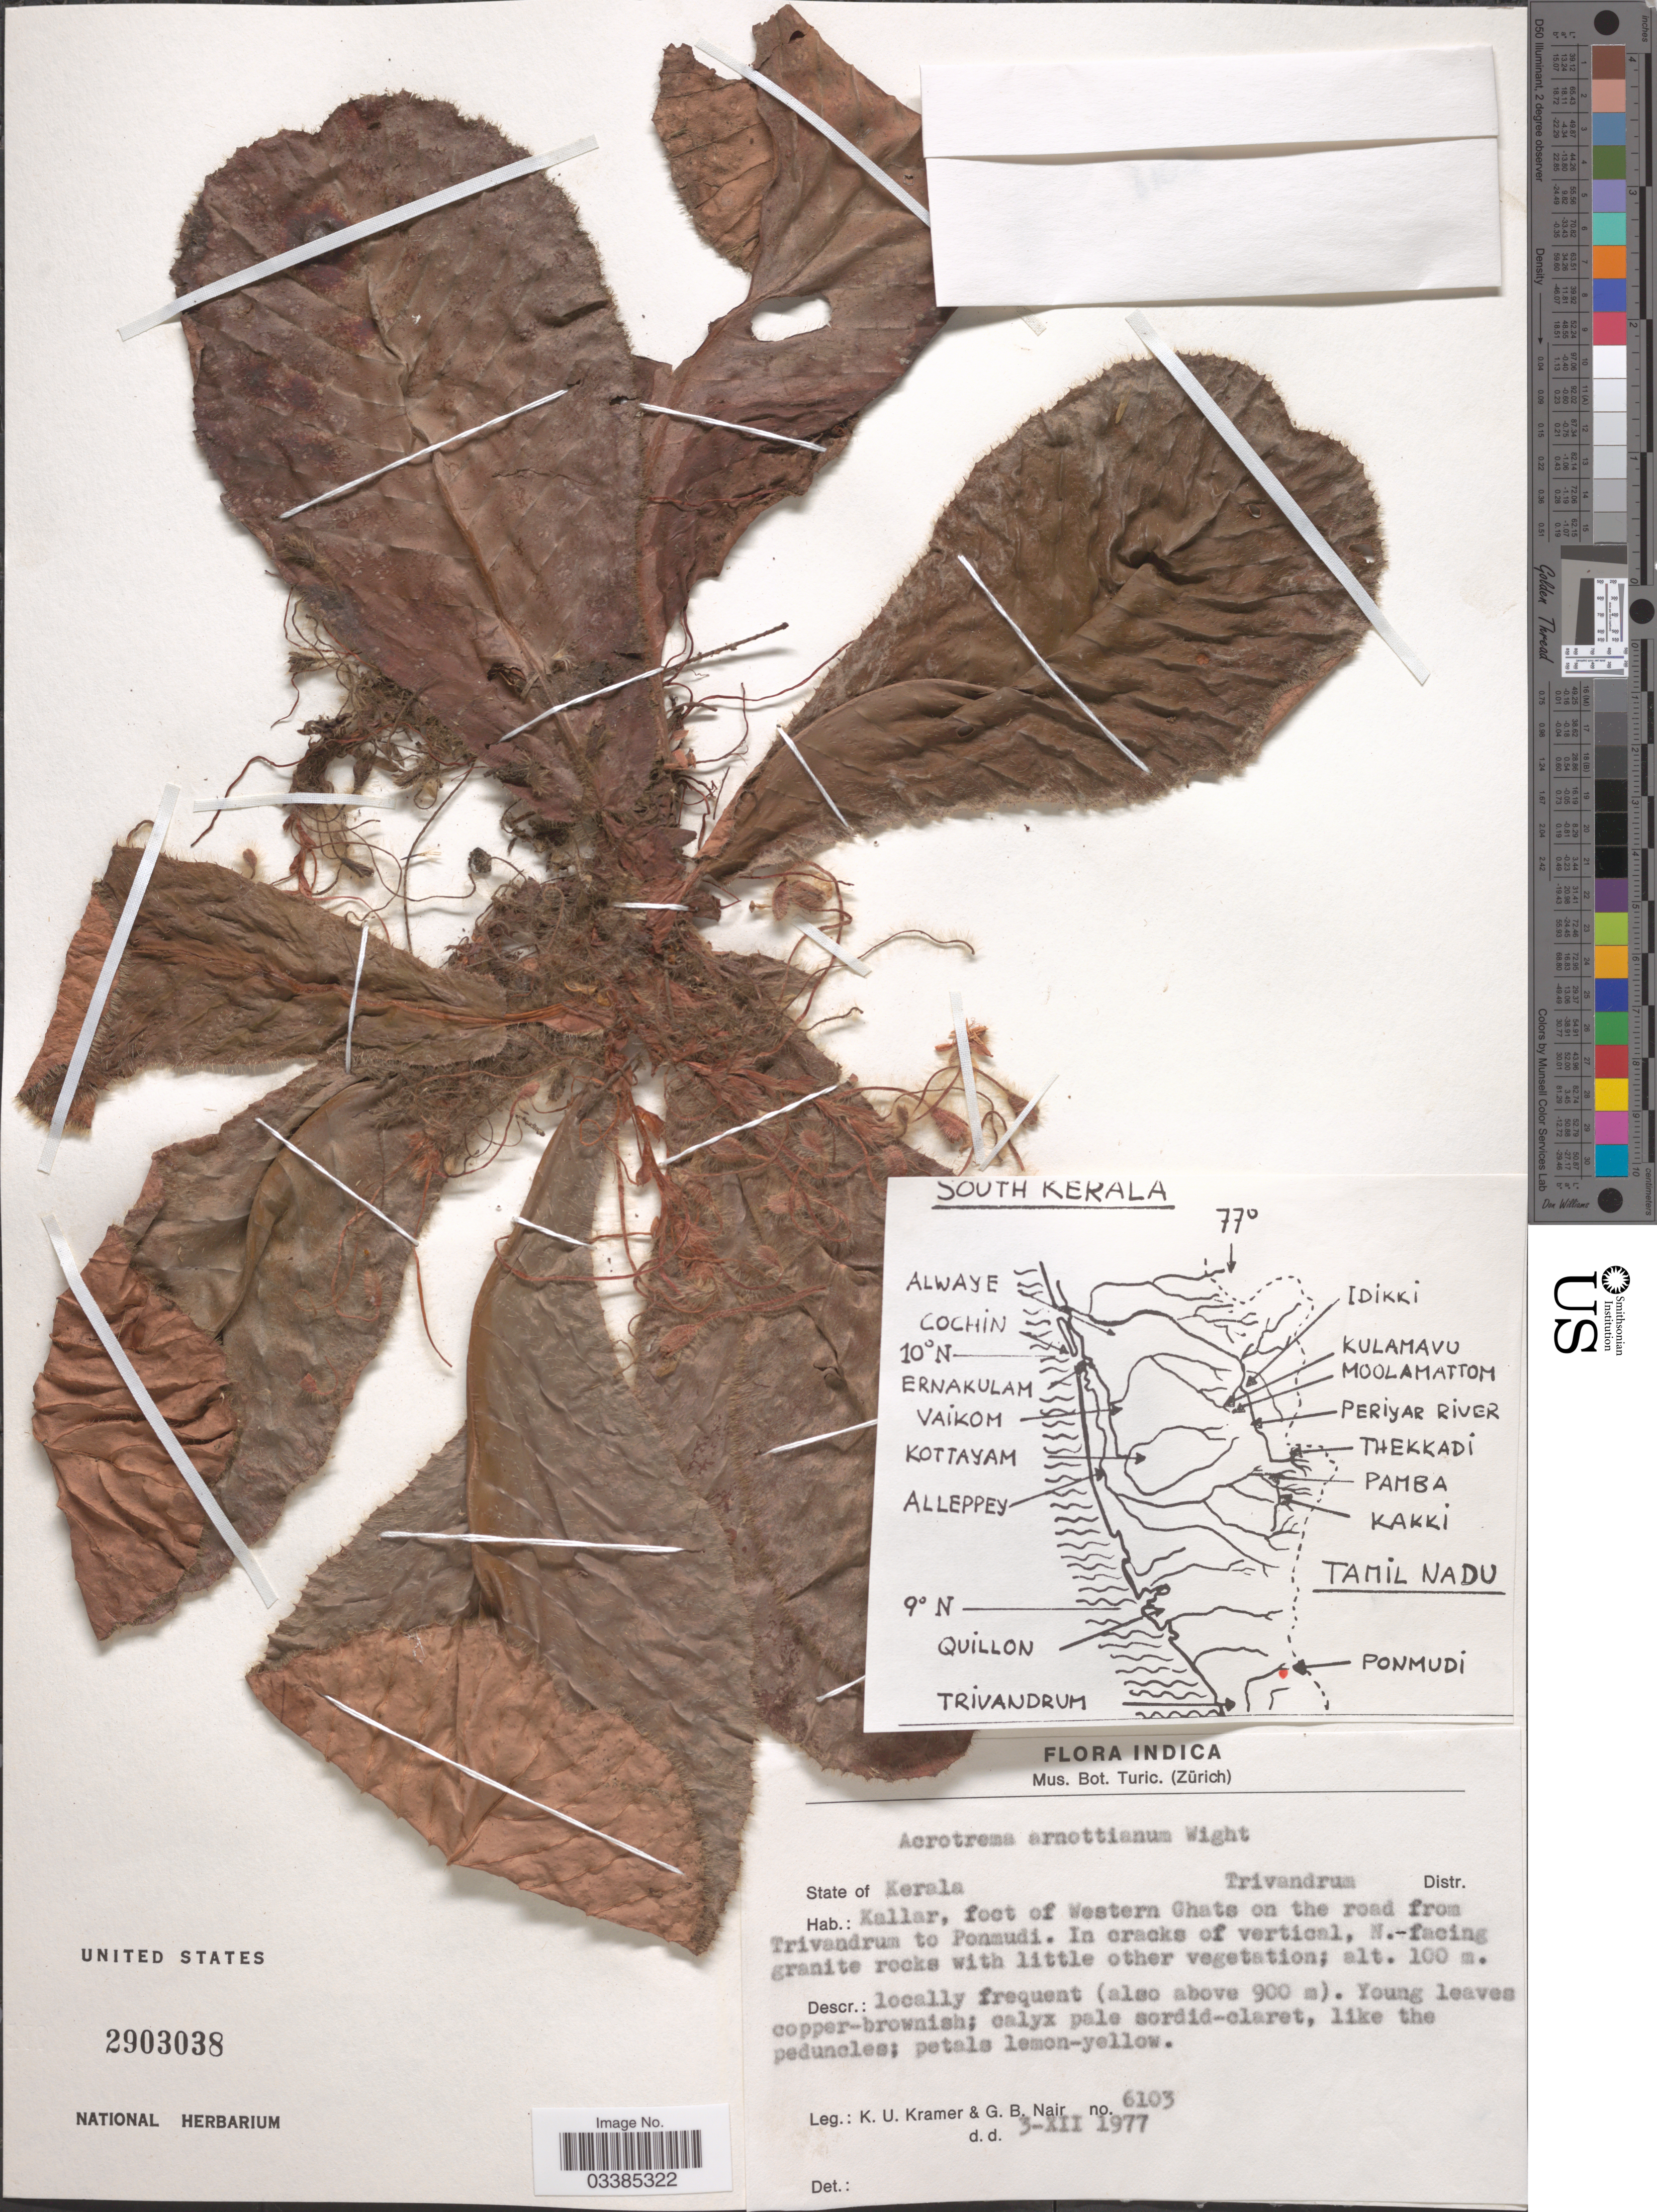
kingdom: Plantae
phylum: Tracheophyta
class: Magnoliopsida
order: Dilleniales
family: Dilleniaceae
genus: Acrotrema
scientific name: Acrotrema arnottianum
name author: Wight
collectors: K. U. Kramer & G. Nair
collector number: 6103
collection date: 1977-12-03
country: India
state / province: Kerala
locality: Trivandrum Distr., Kallar, foot of Western Ghats on the road from Trivandrum to Ponmudi.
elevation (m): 100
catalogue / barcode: US 2903038